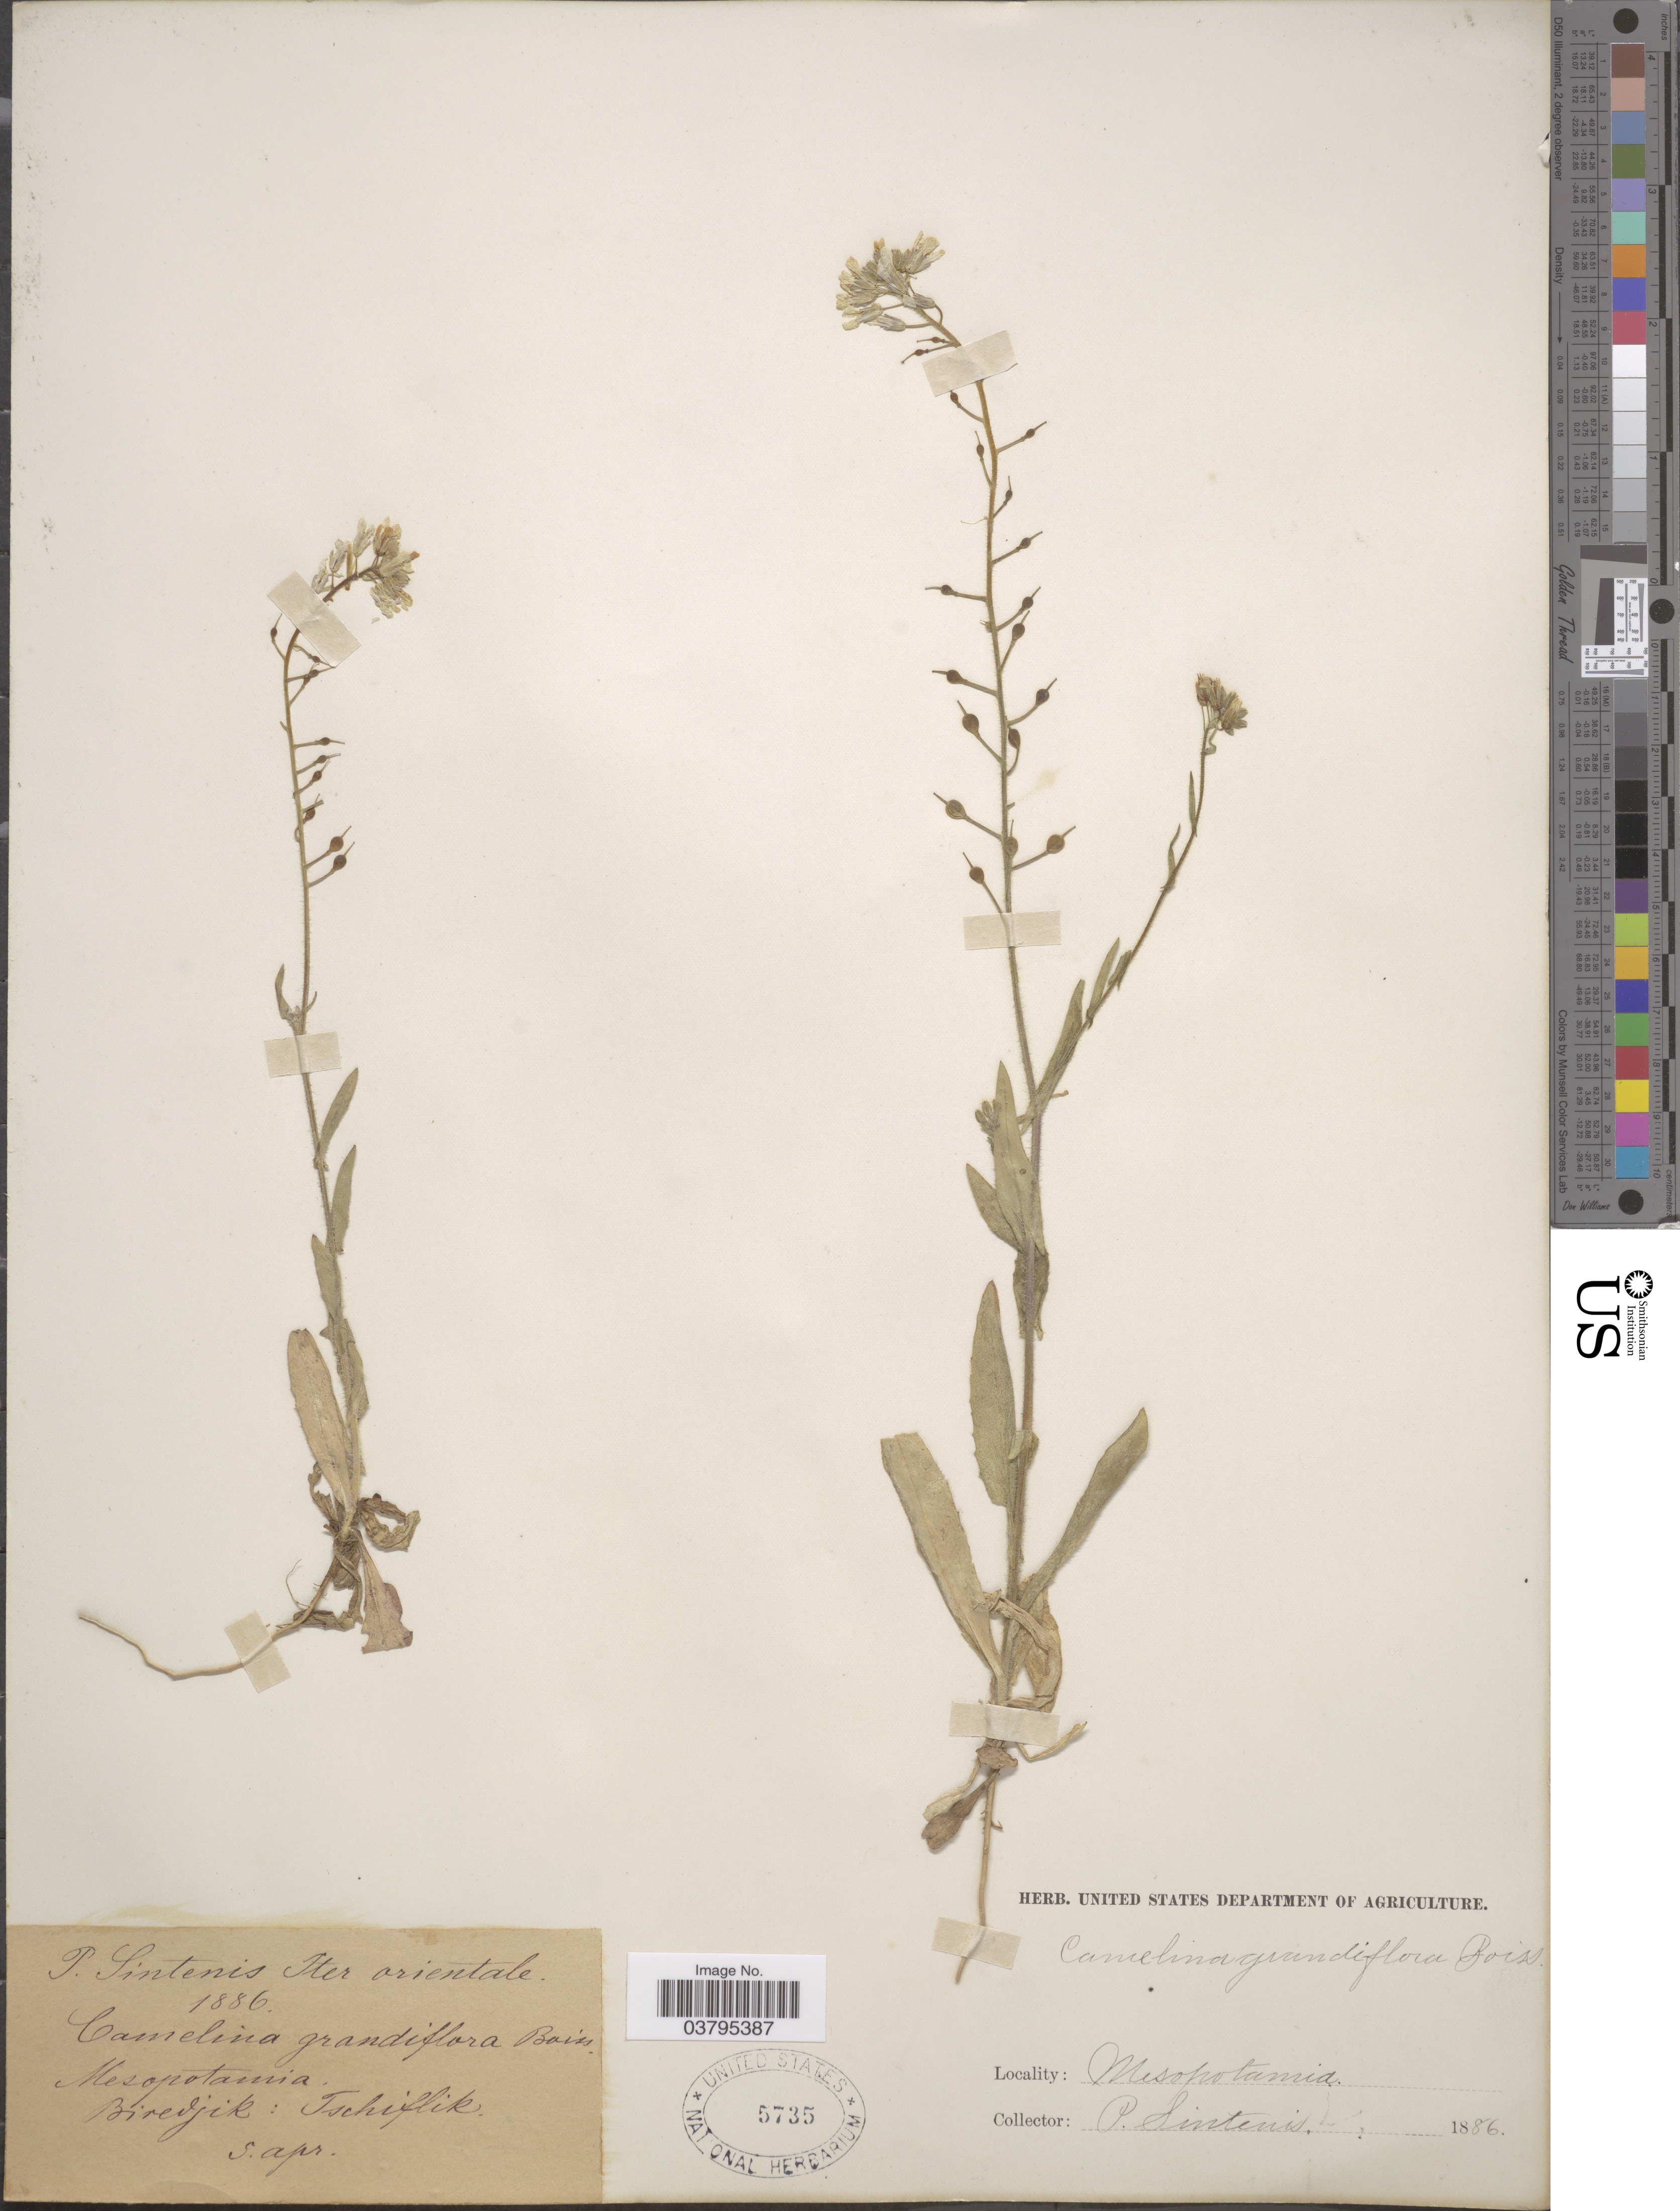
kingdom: Plantae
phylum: Tracheophyta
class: Magnoliopsida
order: Brassicales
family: Brassicaceae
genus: Camelina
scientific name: Camelina grandiflora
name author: Boiss.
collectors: P. Sintenis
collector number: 258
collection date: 1888-04-05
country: Turkey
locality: Mesopotamia. Biredjik: Tschiflik.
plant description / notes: This collection is part of Paul Sintenis' “Iter Orientale 1888” trip, and the collector number is 258.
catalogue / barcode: US 5735